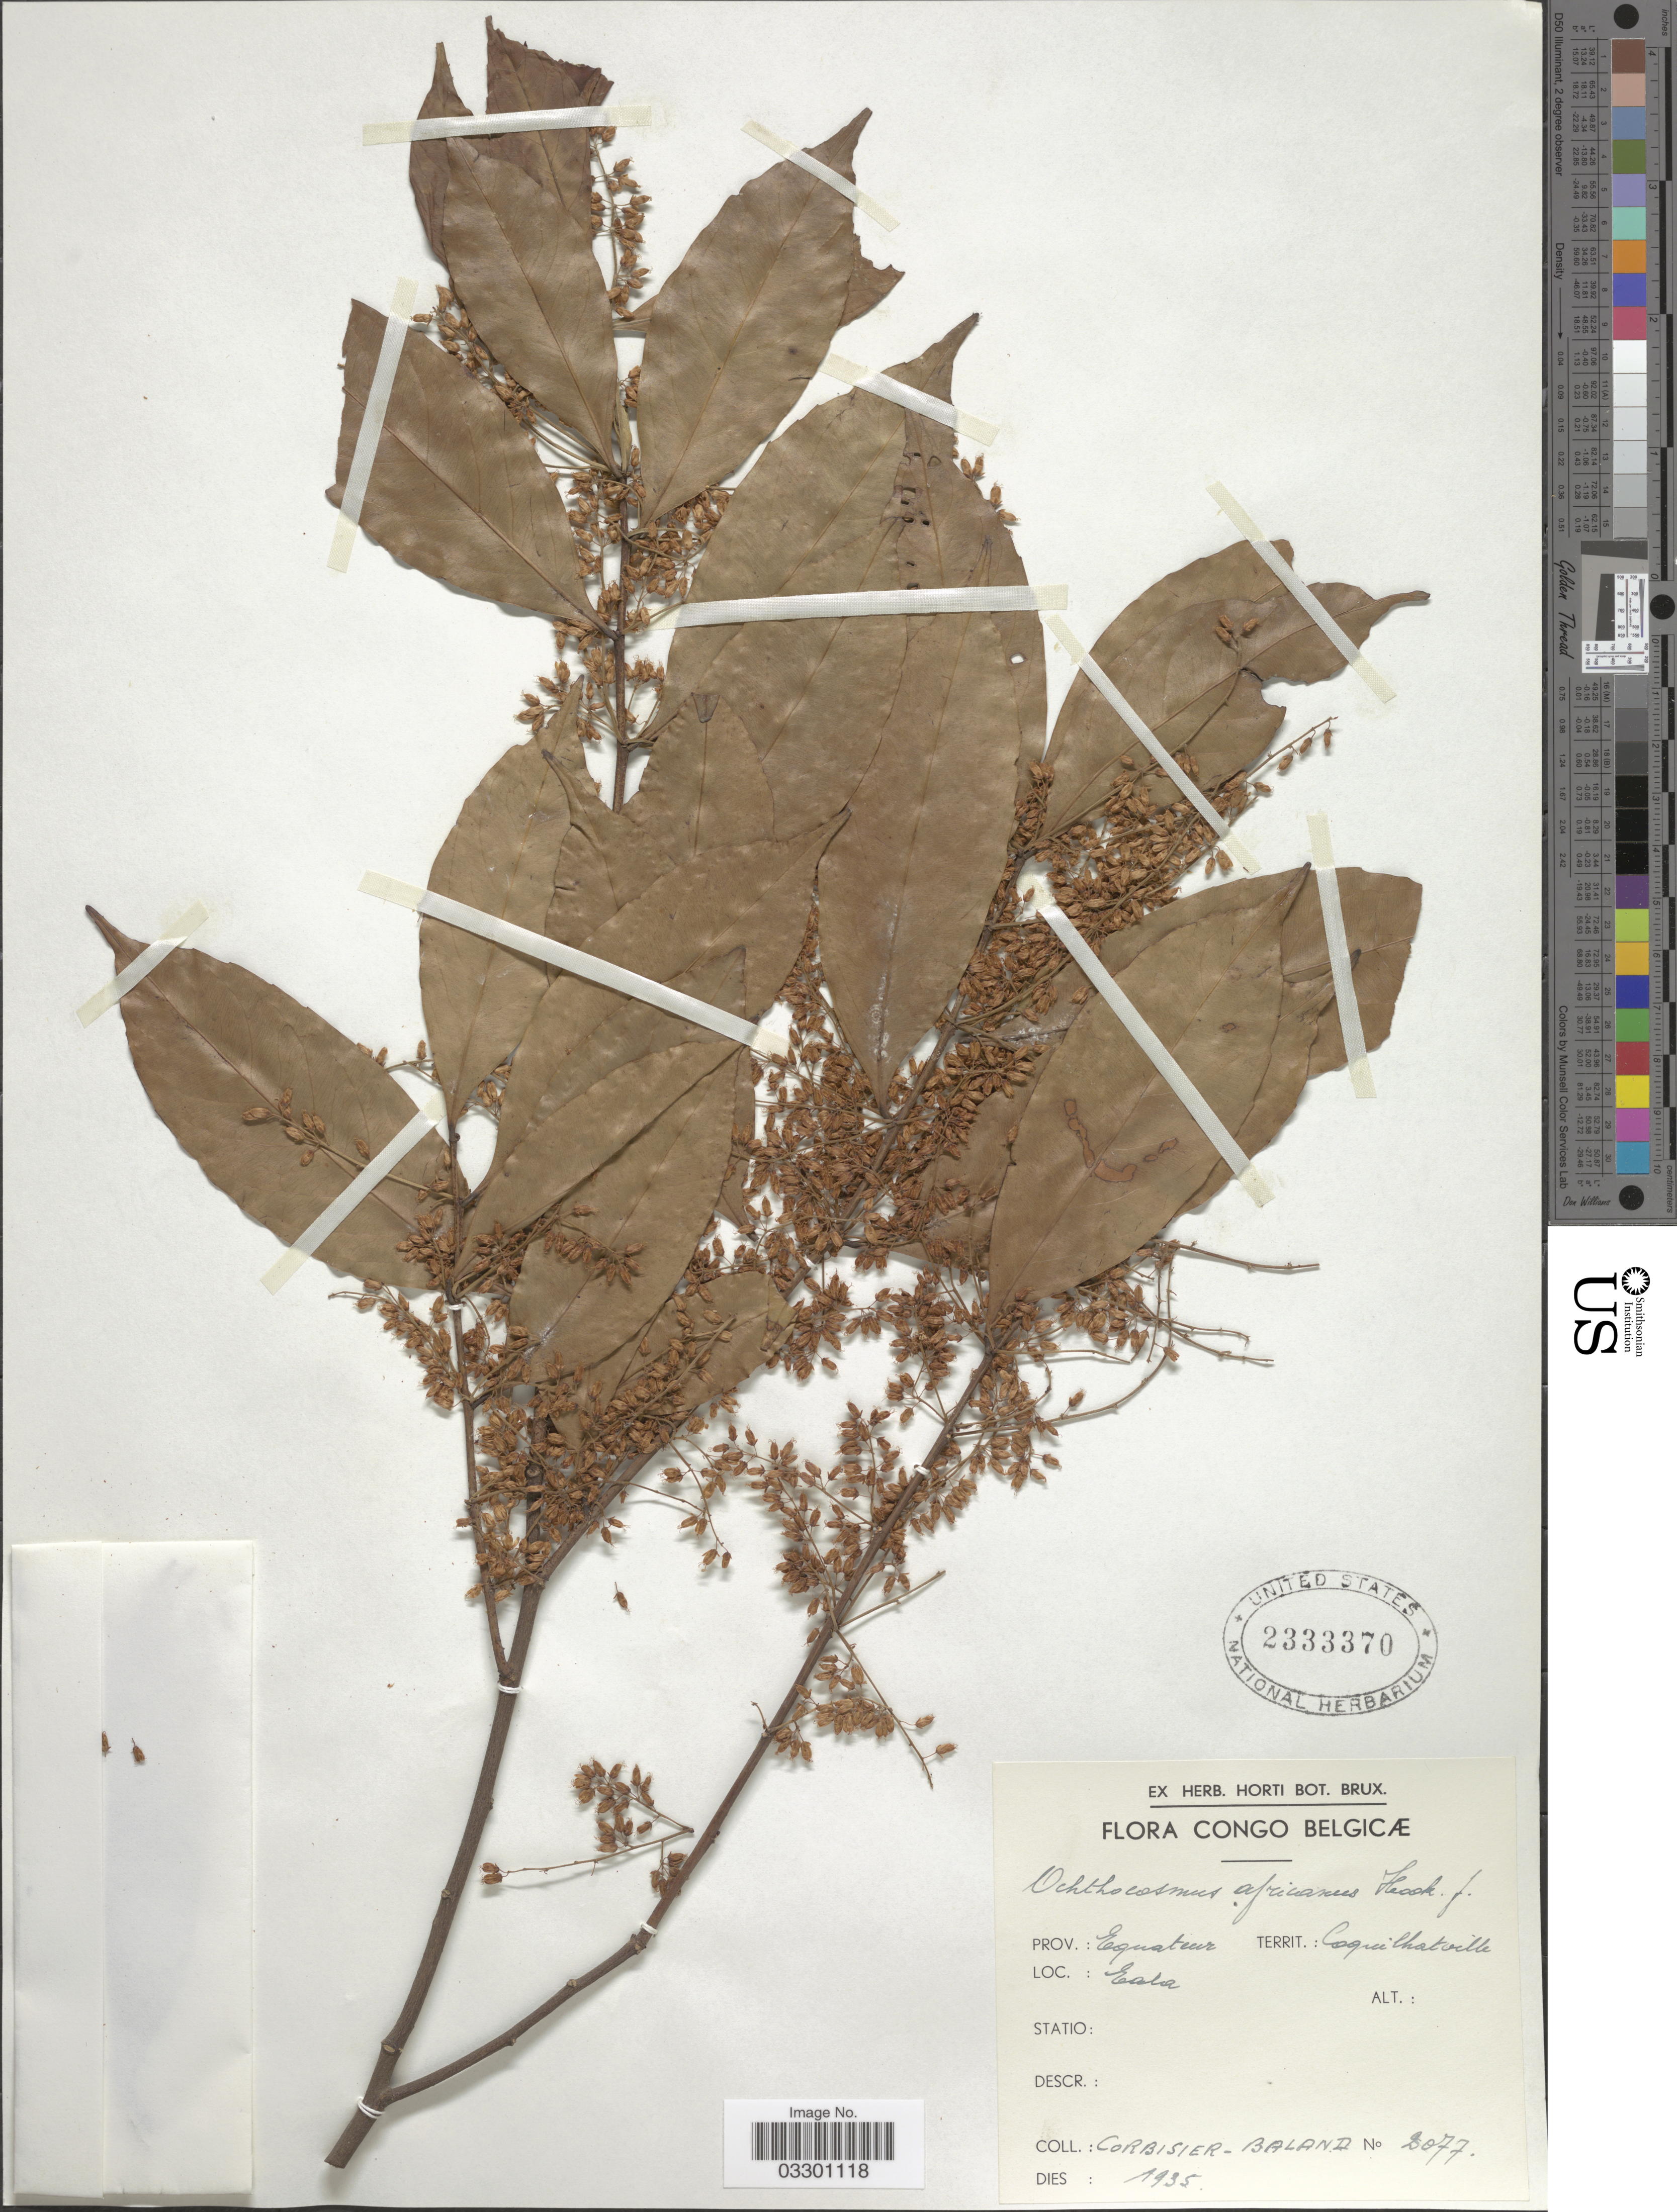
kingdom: Plantae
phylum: Tracheophyta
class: Magnoliopsida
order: Malpighiales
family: Ixonanthaceae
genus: Phyllocosmus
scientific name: Phyllocosmus africanus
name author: (Hook. f.) Klotzsch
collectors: A. Corbisier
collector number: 2077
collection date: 1935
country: Congo, Democratic Republic of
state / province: Equateur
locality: Congo Belgicæ. Territ.: Coquilhatville. Eala.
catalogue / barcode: US 2333370